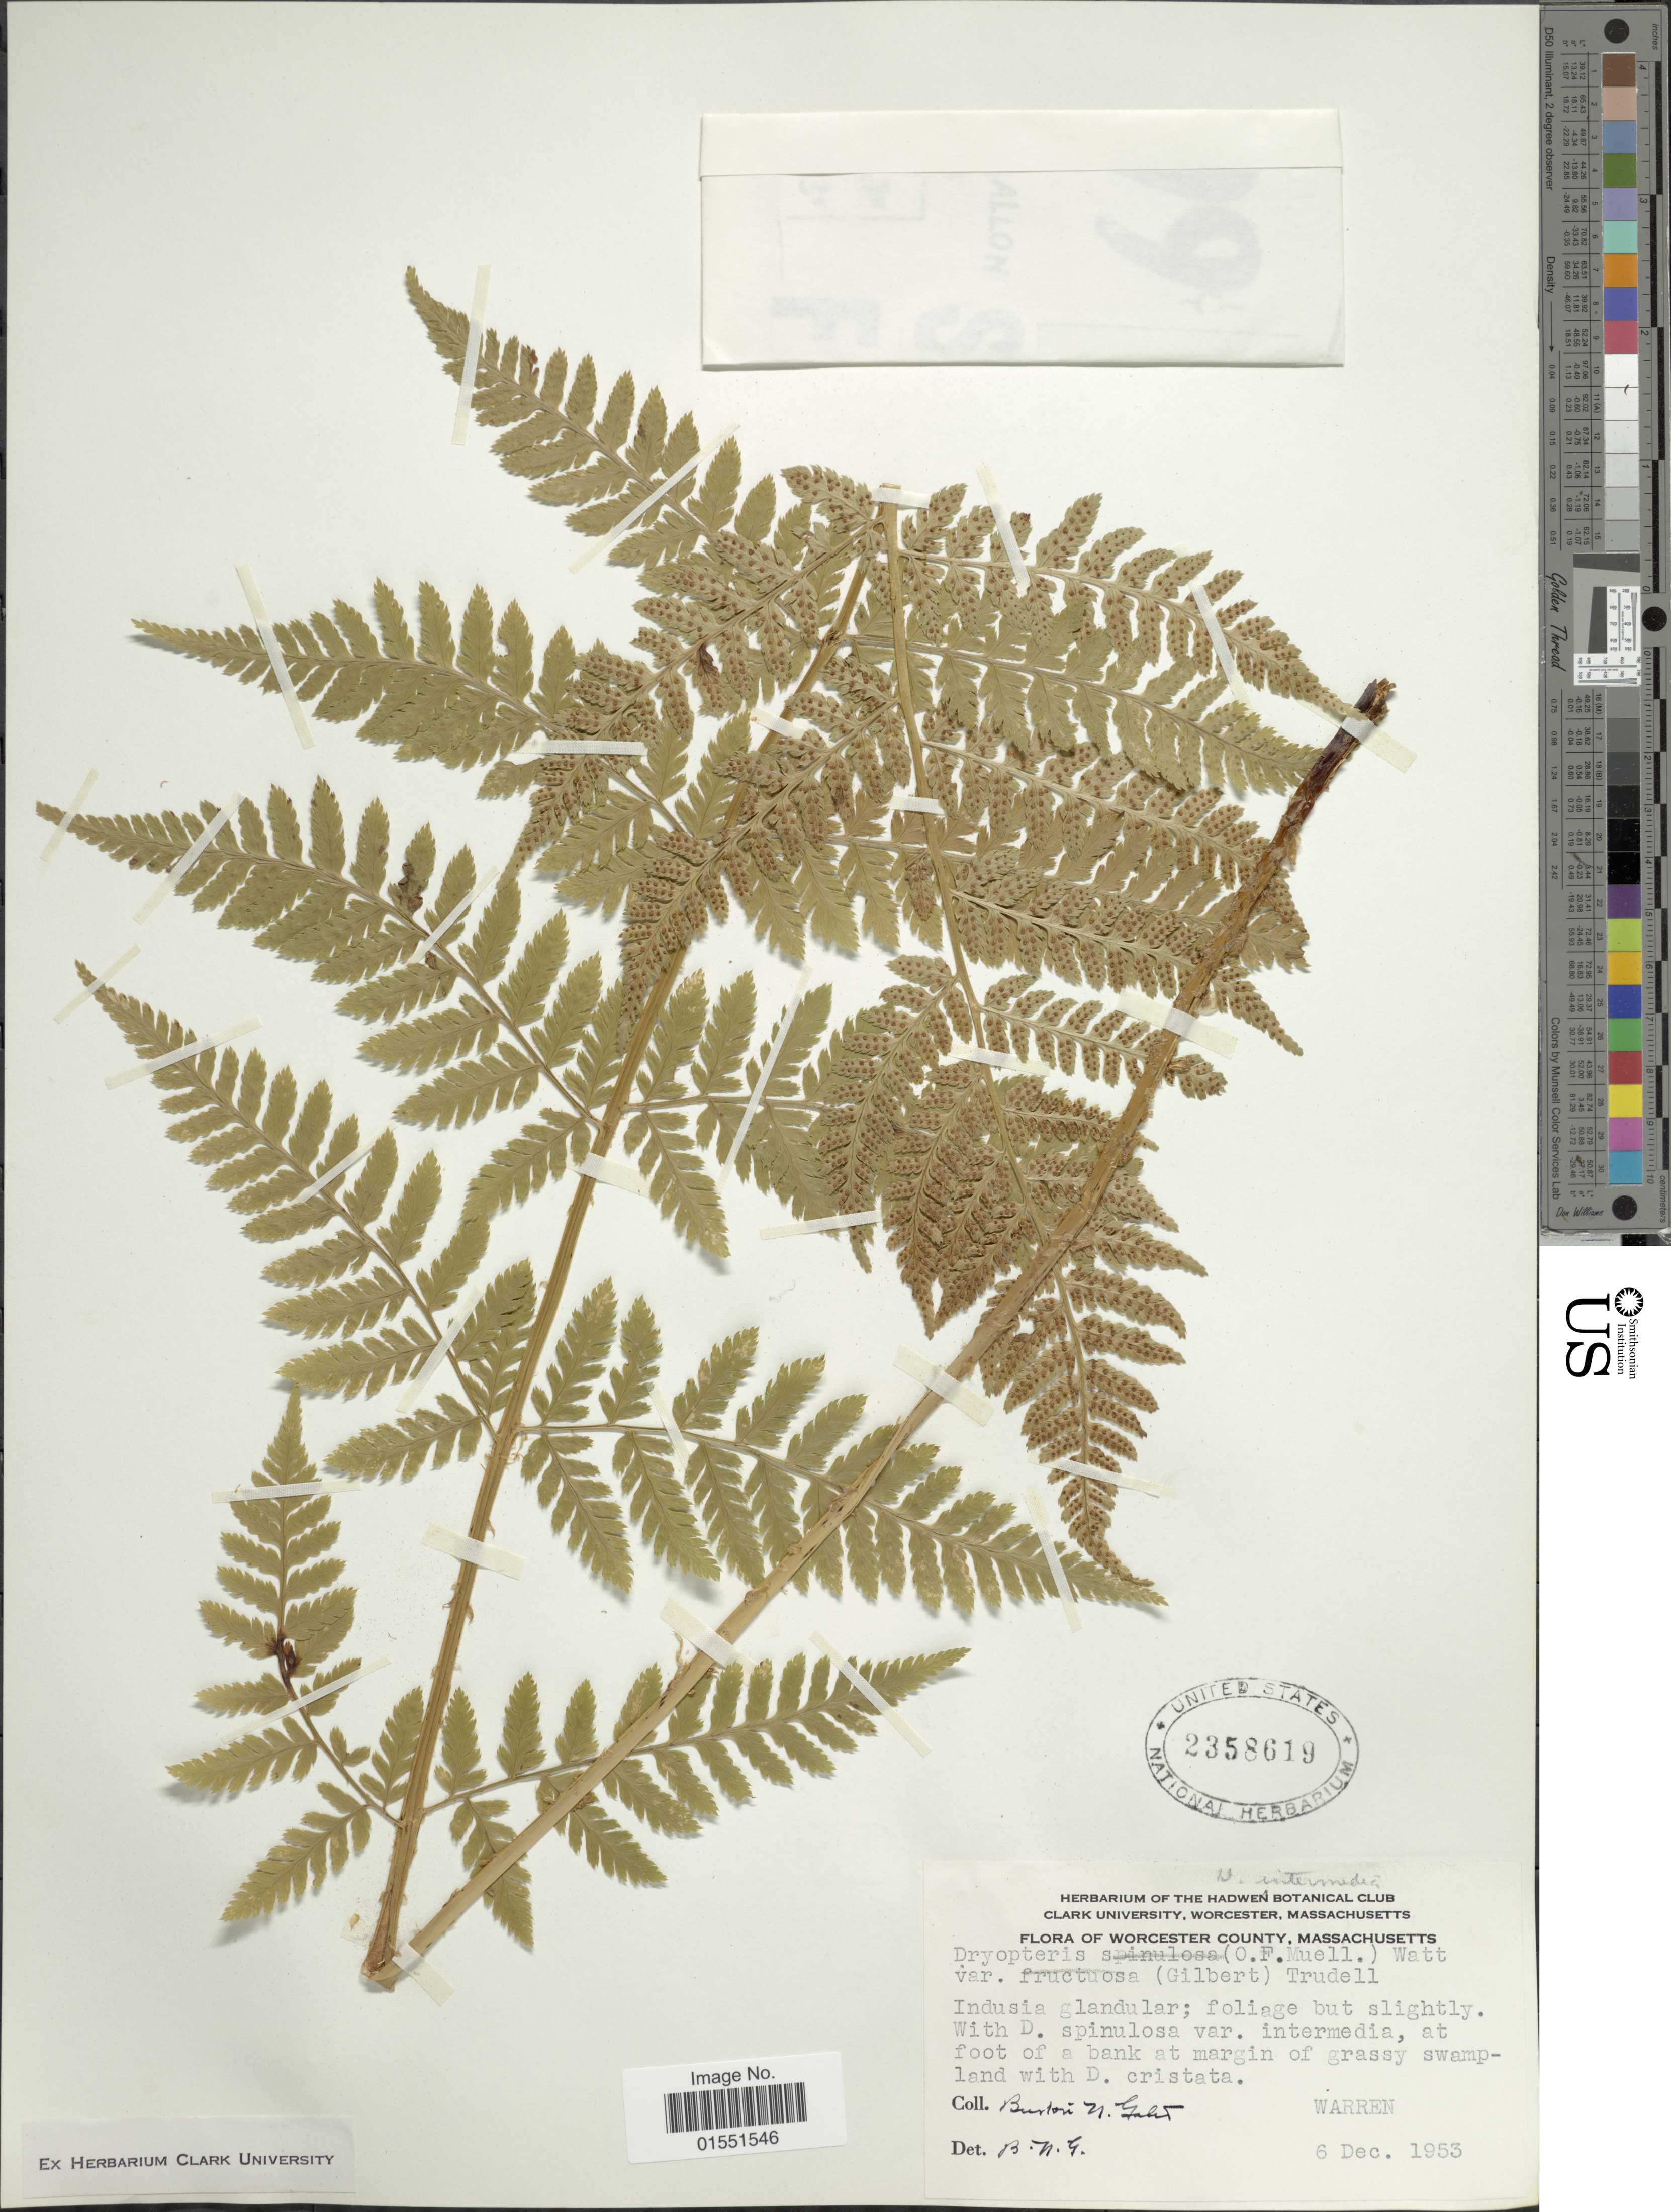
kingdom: Plantae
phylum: Tracheophyta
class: Polypodiopsida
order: Polypodiales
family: Dryopteridaceae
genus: Dryopteris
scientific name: Dryopteris intermedia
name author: (Muhl.) A. Gray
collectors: B. N. Gates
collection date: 1953-12-06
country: United States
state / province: Massachusetts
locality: Worcester County, Warren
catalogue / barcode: US 2358619